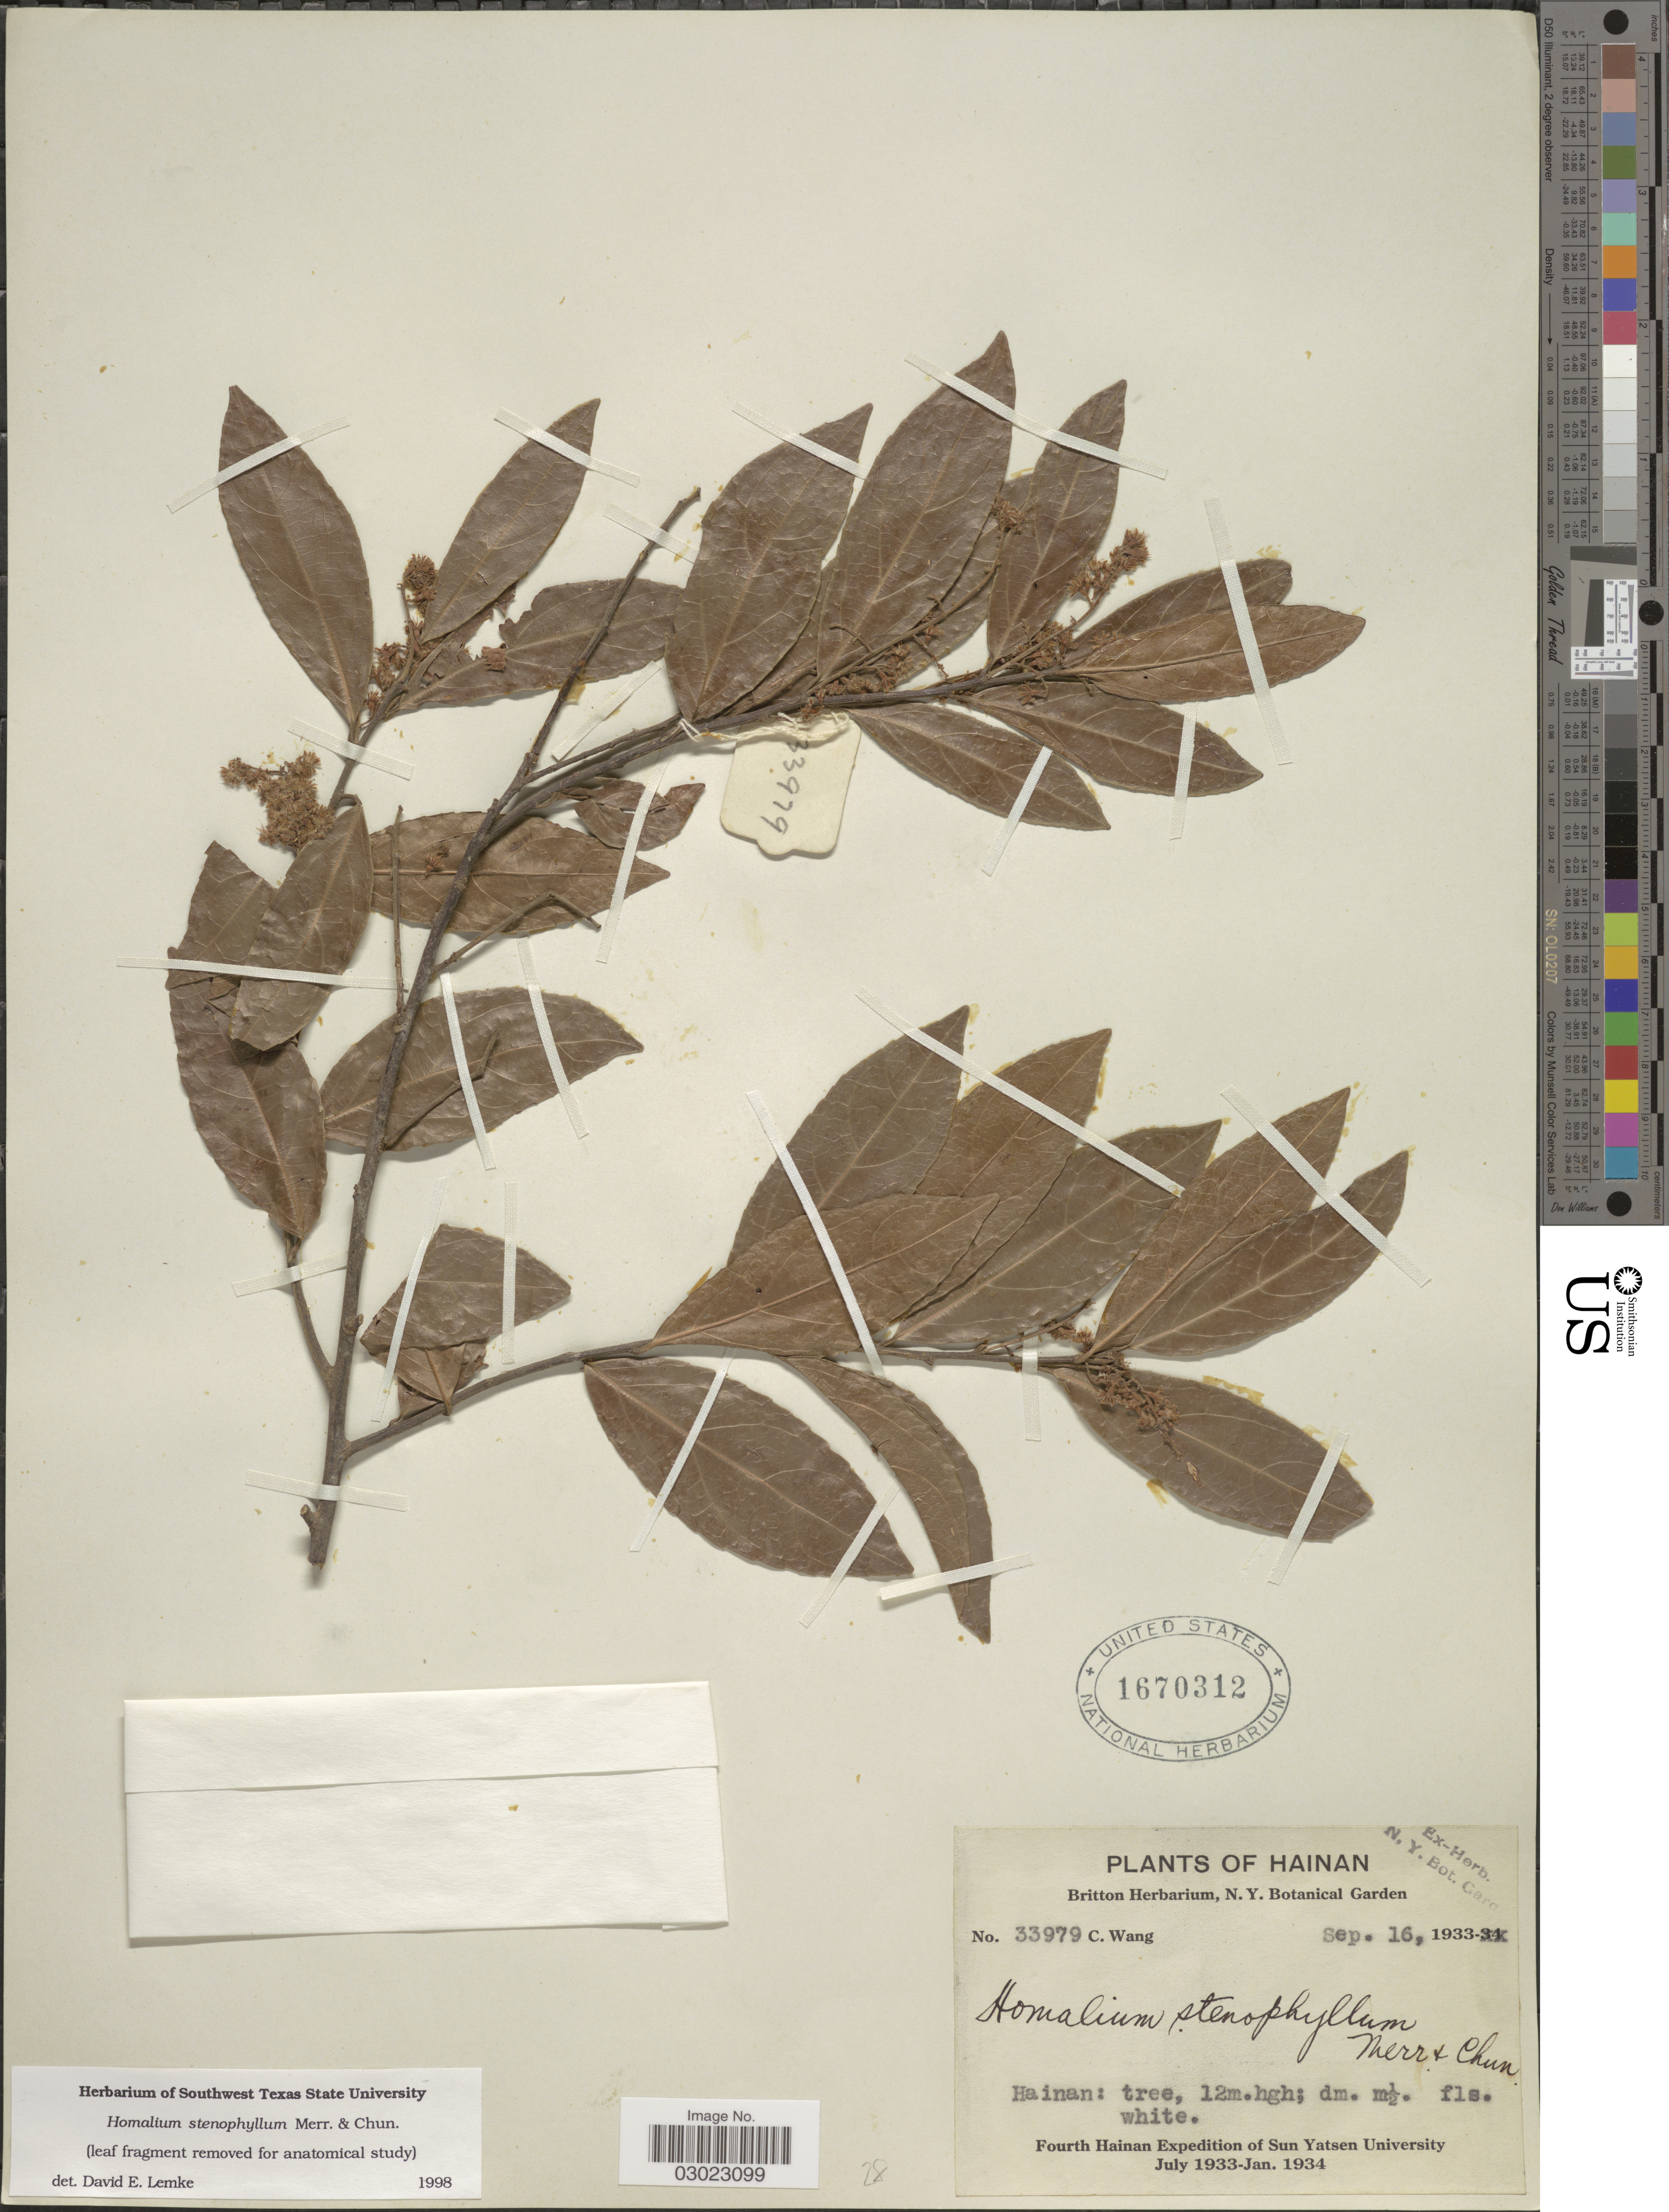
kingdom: Plantae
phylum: Tracheophyta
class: Magnoliopsida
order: Malpighiales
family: Salicaceae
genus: Homalium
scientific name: Homalium stenophyllum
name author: Merr. & Chun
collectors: C. Wang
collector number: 33979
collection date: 1933-09-16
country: China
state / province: Hainan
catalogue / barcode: US 1670312